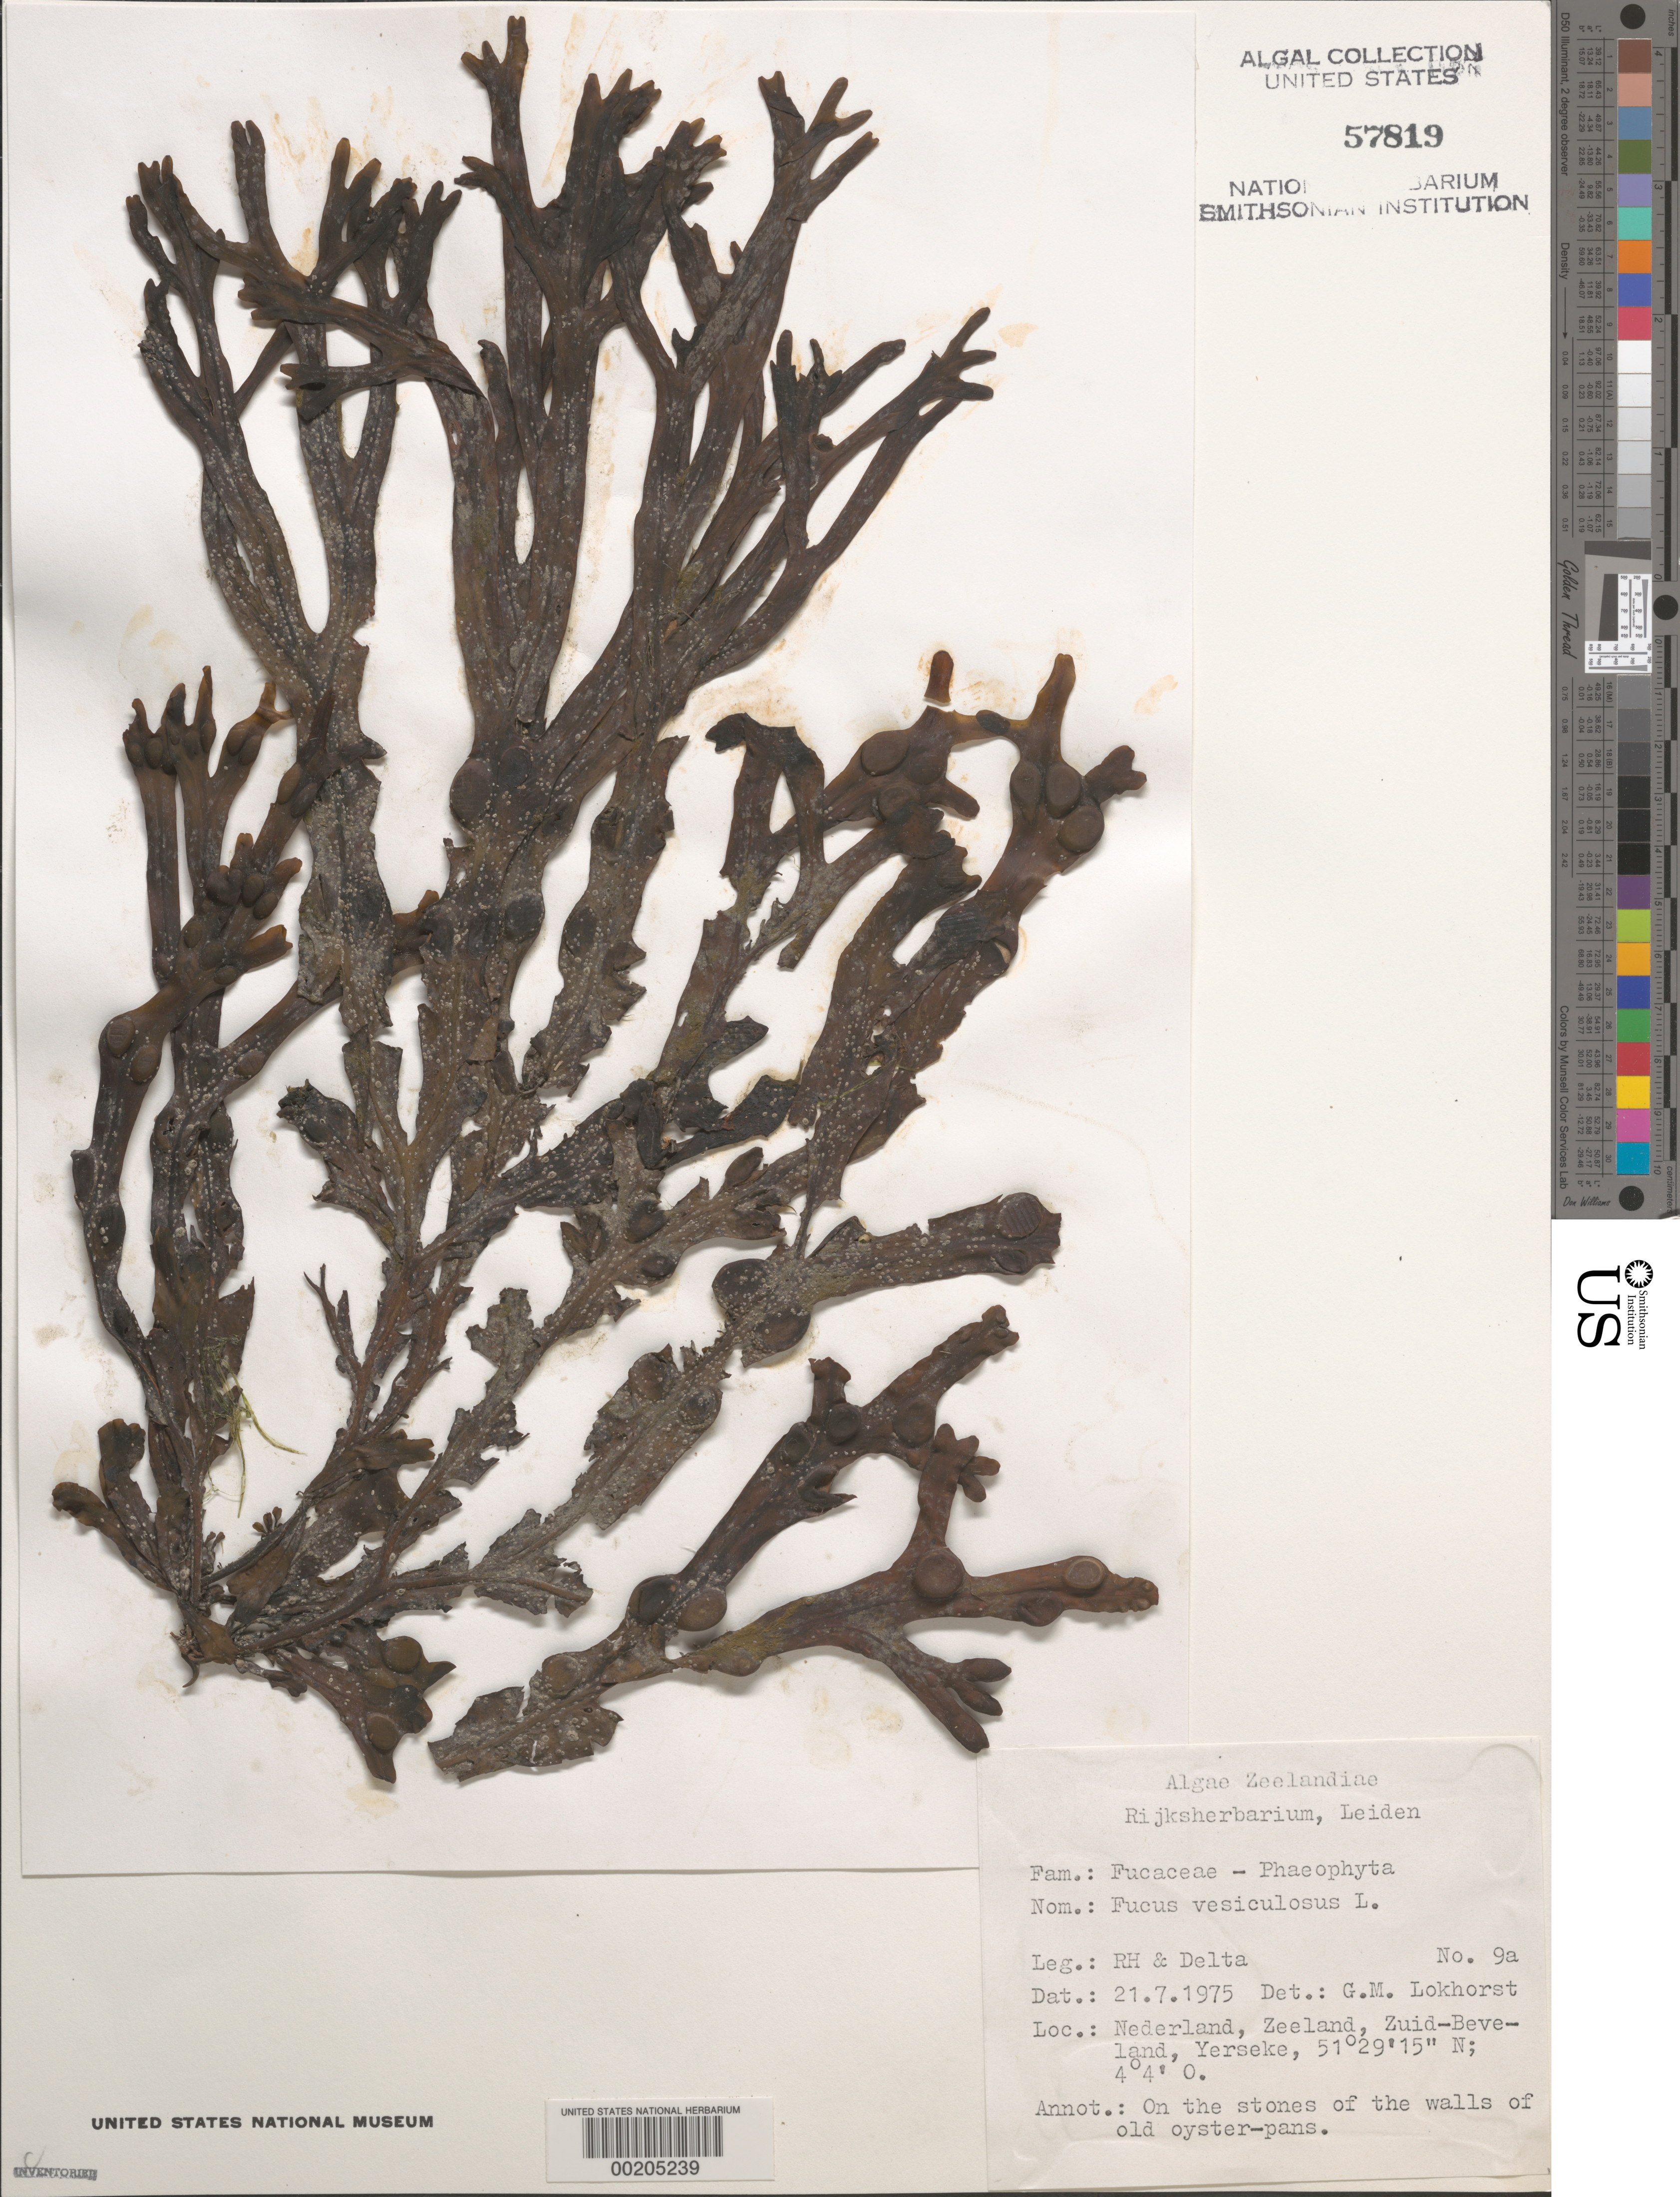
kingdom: Chromista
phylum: Ochrophyta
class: Phaeophyceae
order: Fucales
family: Fucaceae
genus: Fucus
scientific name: Fucus vesiculosus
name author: L.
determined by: Lokhorst, G. M.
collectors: R.H. & Delta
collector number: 9a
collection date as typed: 21 Jul 1975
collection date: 1975-07-21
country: Netherlands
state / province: Zeeland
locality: Zuid-beveland, yerseke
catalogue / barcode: US 57819